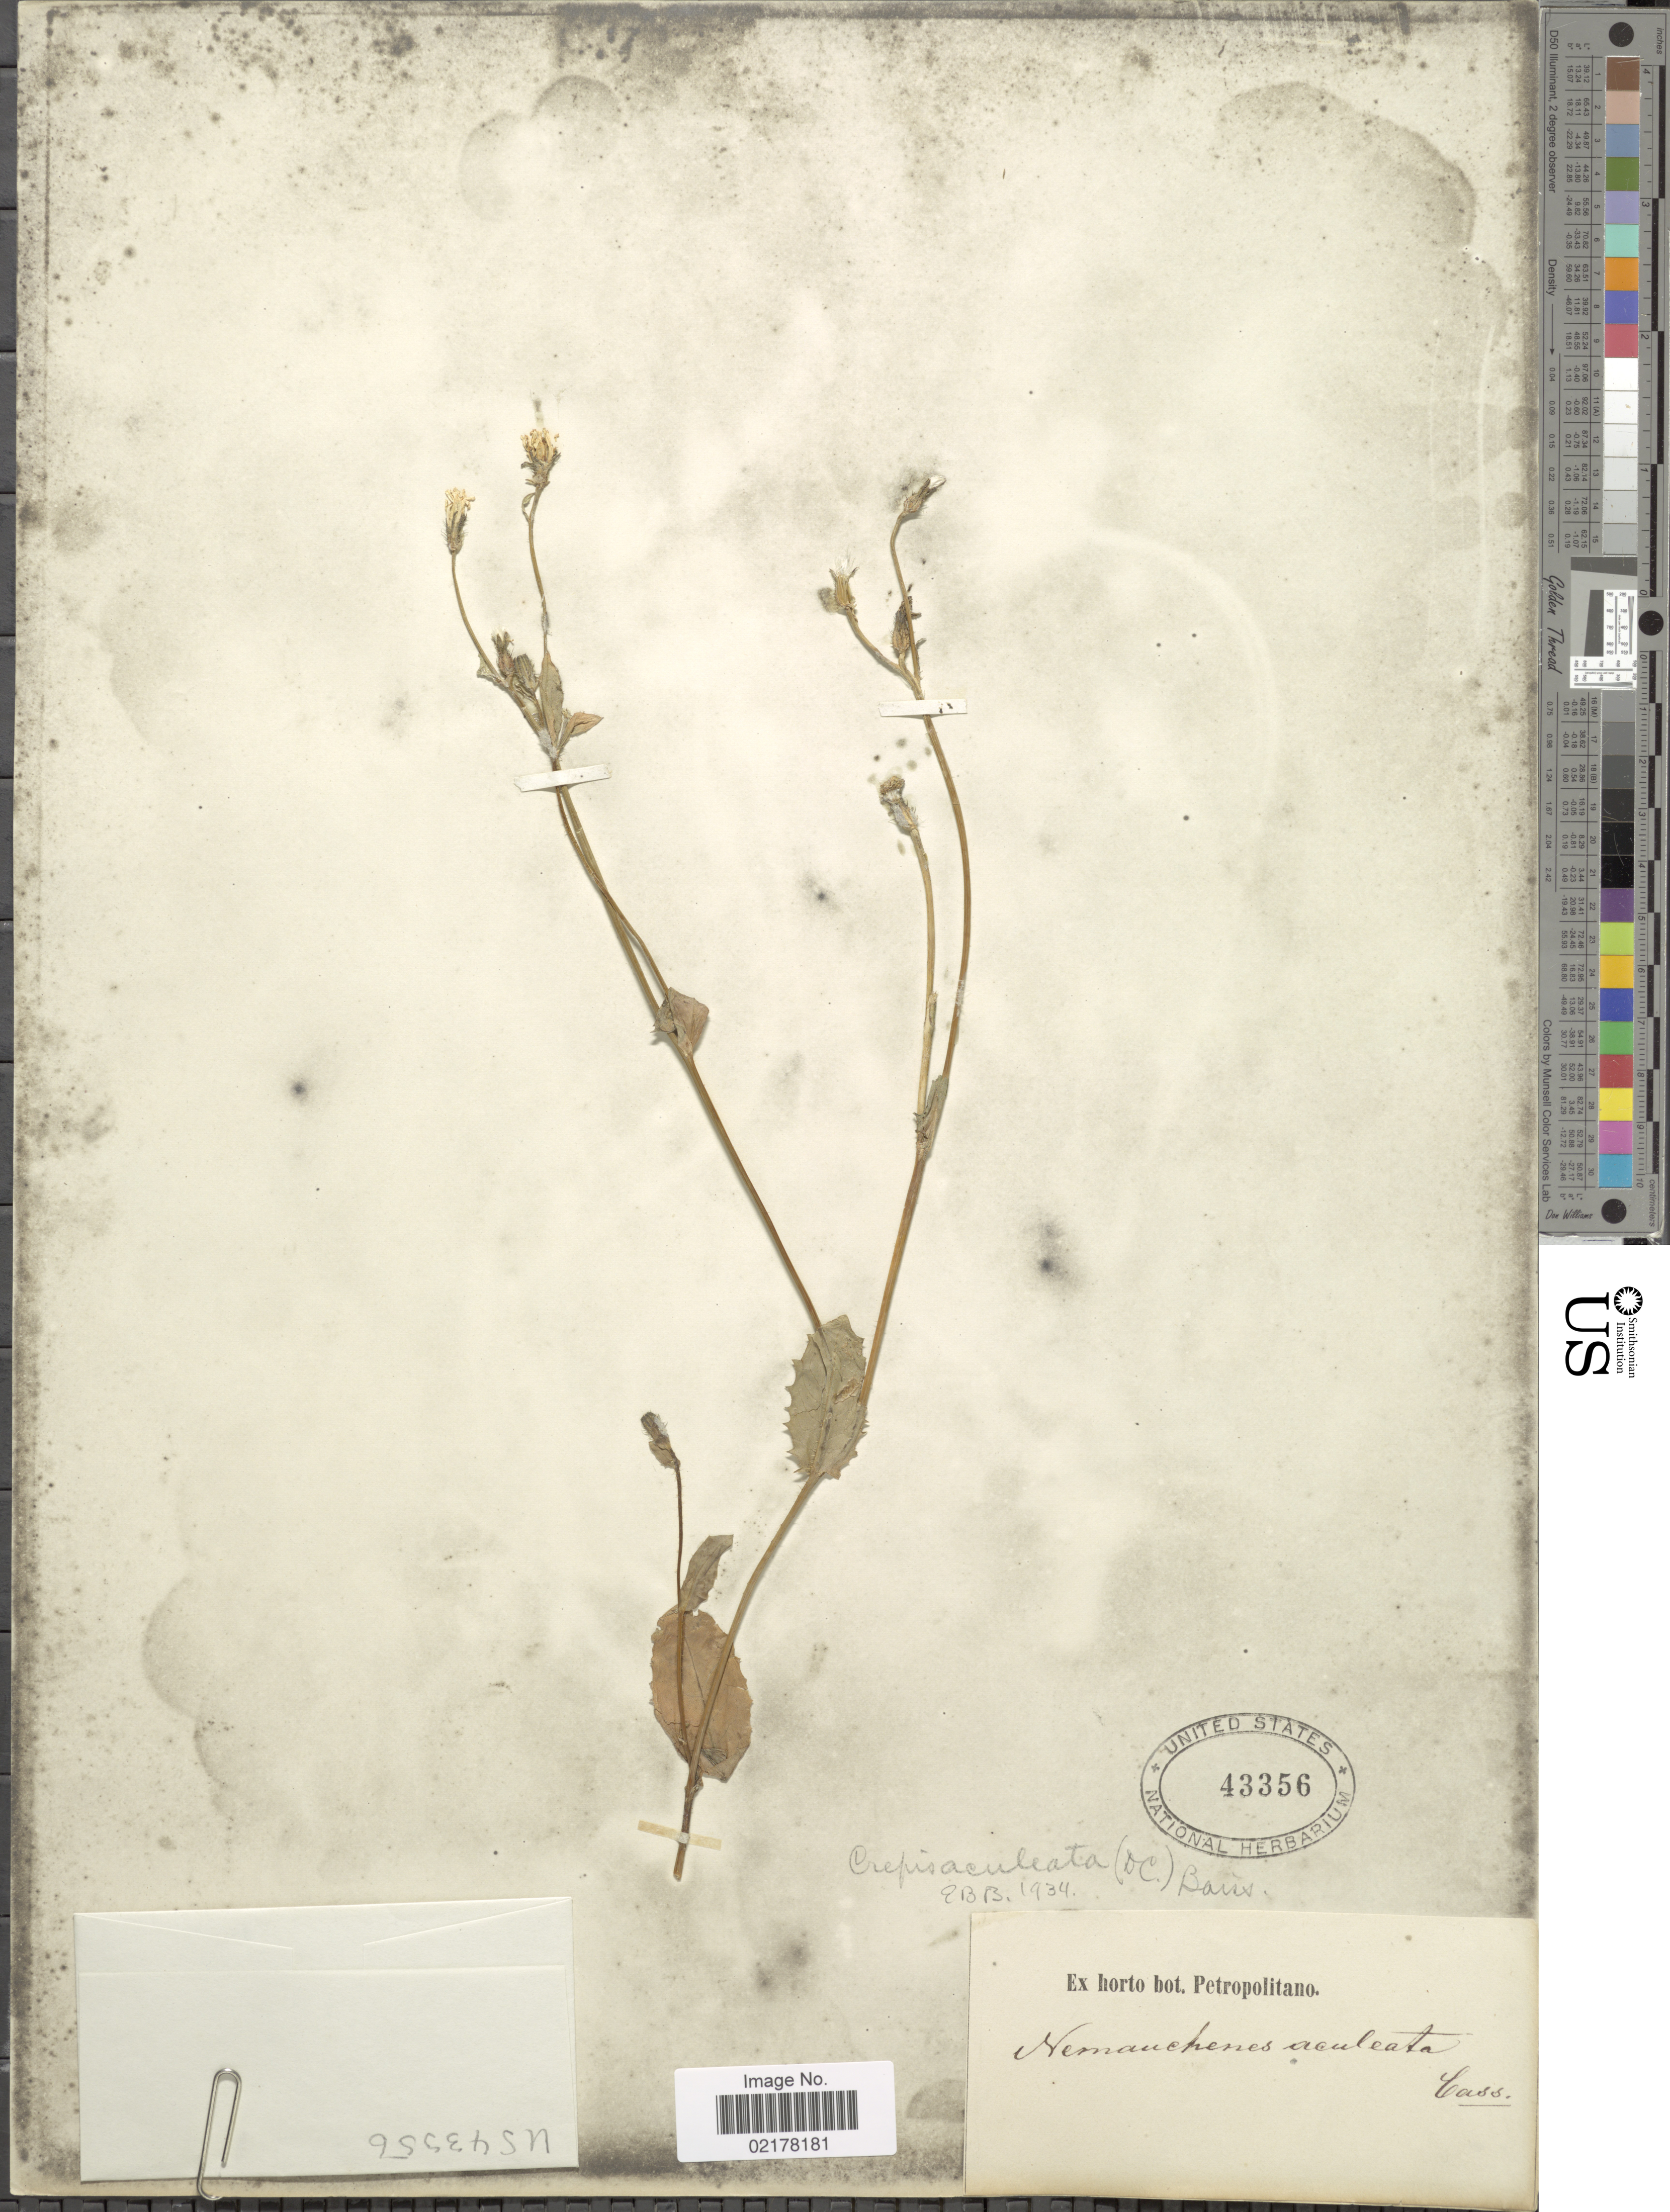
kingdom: Plantae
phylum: Tracheophyta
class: Magnoliopsida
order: Asterales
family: Asteraceae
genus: Crepis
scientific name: Crepis aculeata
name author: (DC.) Boiss.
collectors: ex Horto Bot. Petropolitano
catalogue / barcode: US 43356